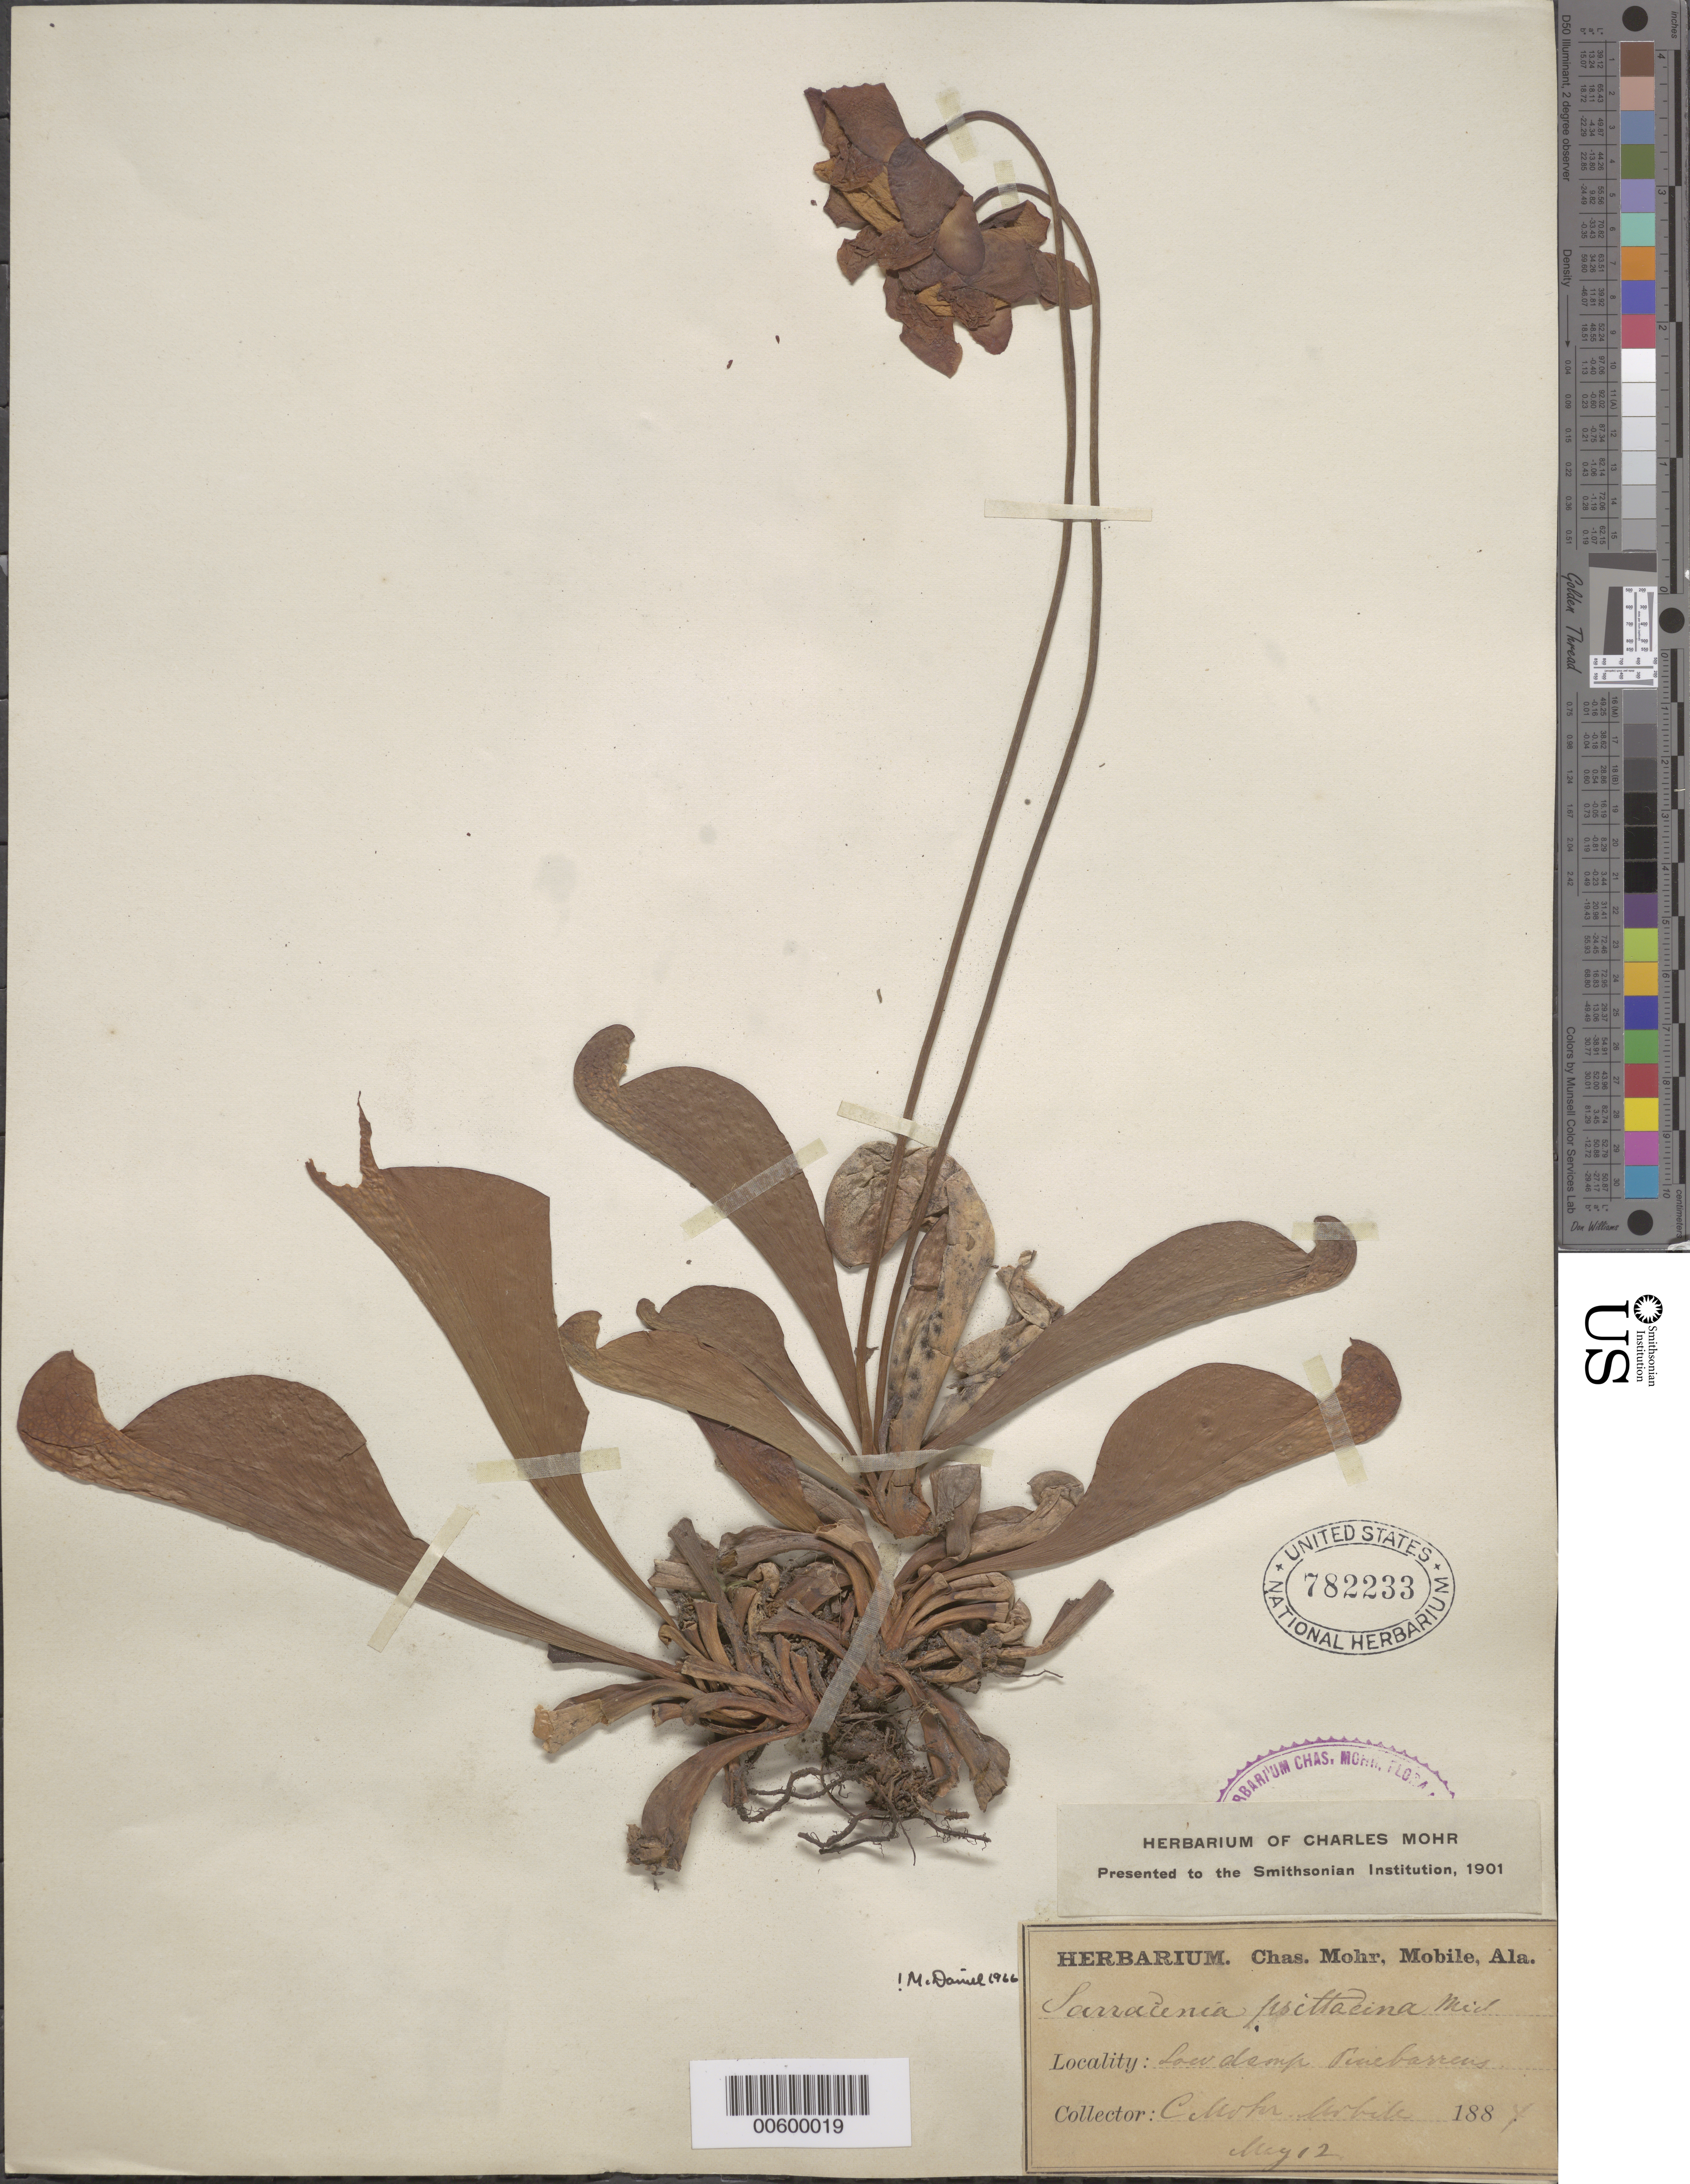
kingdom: Plantae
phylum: Tracheophyta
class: Magnoliopsida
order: Ericales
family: Sarraceniaceae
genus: Sarracenia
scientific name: Sarracenia psittacina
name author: Michx.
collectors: C. T. Mohr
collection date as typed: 12 May 1884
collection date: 1884-05-12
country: United States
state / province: Alabama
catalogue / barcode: US 782233